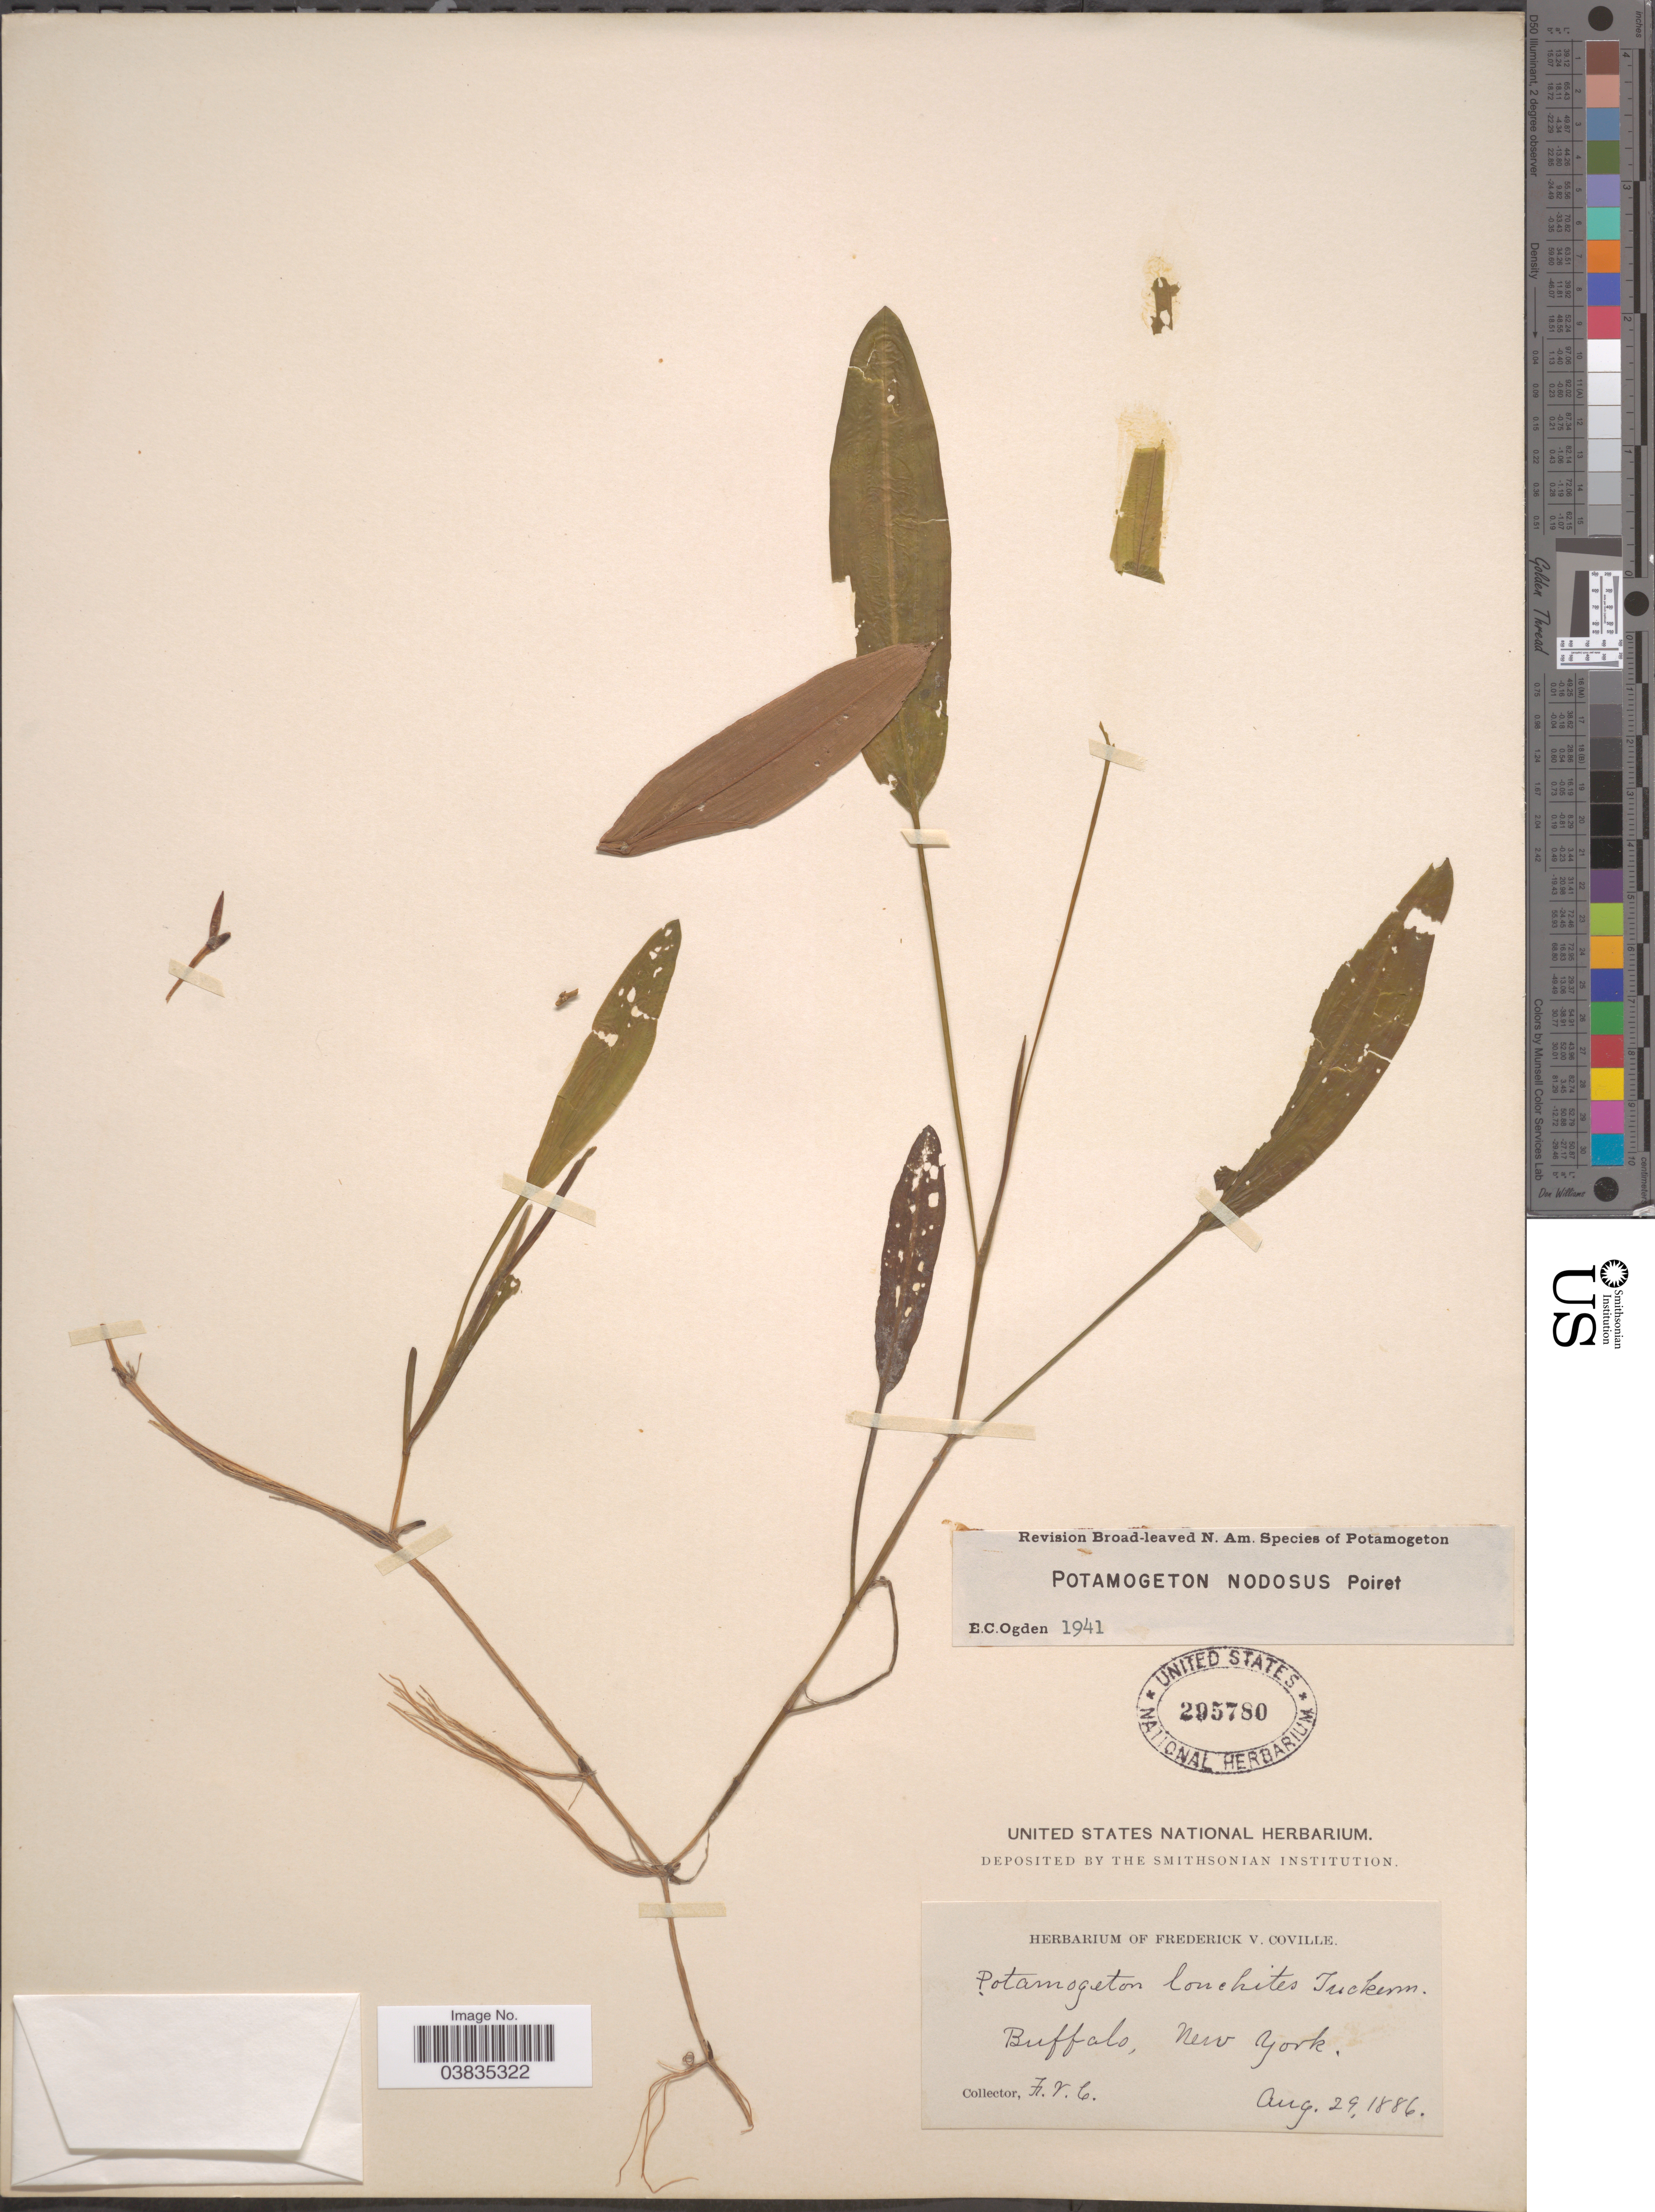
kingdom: Plantae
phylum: Tracheophyta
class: Liliopsida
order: Alismatales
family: Potamogetonaceae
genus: Potamogeton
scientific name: Potamogeton nodosus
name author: Poir.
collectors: F. V. Coville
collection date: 1886-08-29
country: United States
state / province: New York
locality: Buffalo.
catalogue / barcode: US 295780